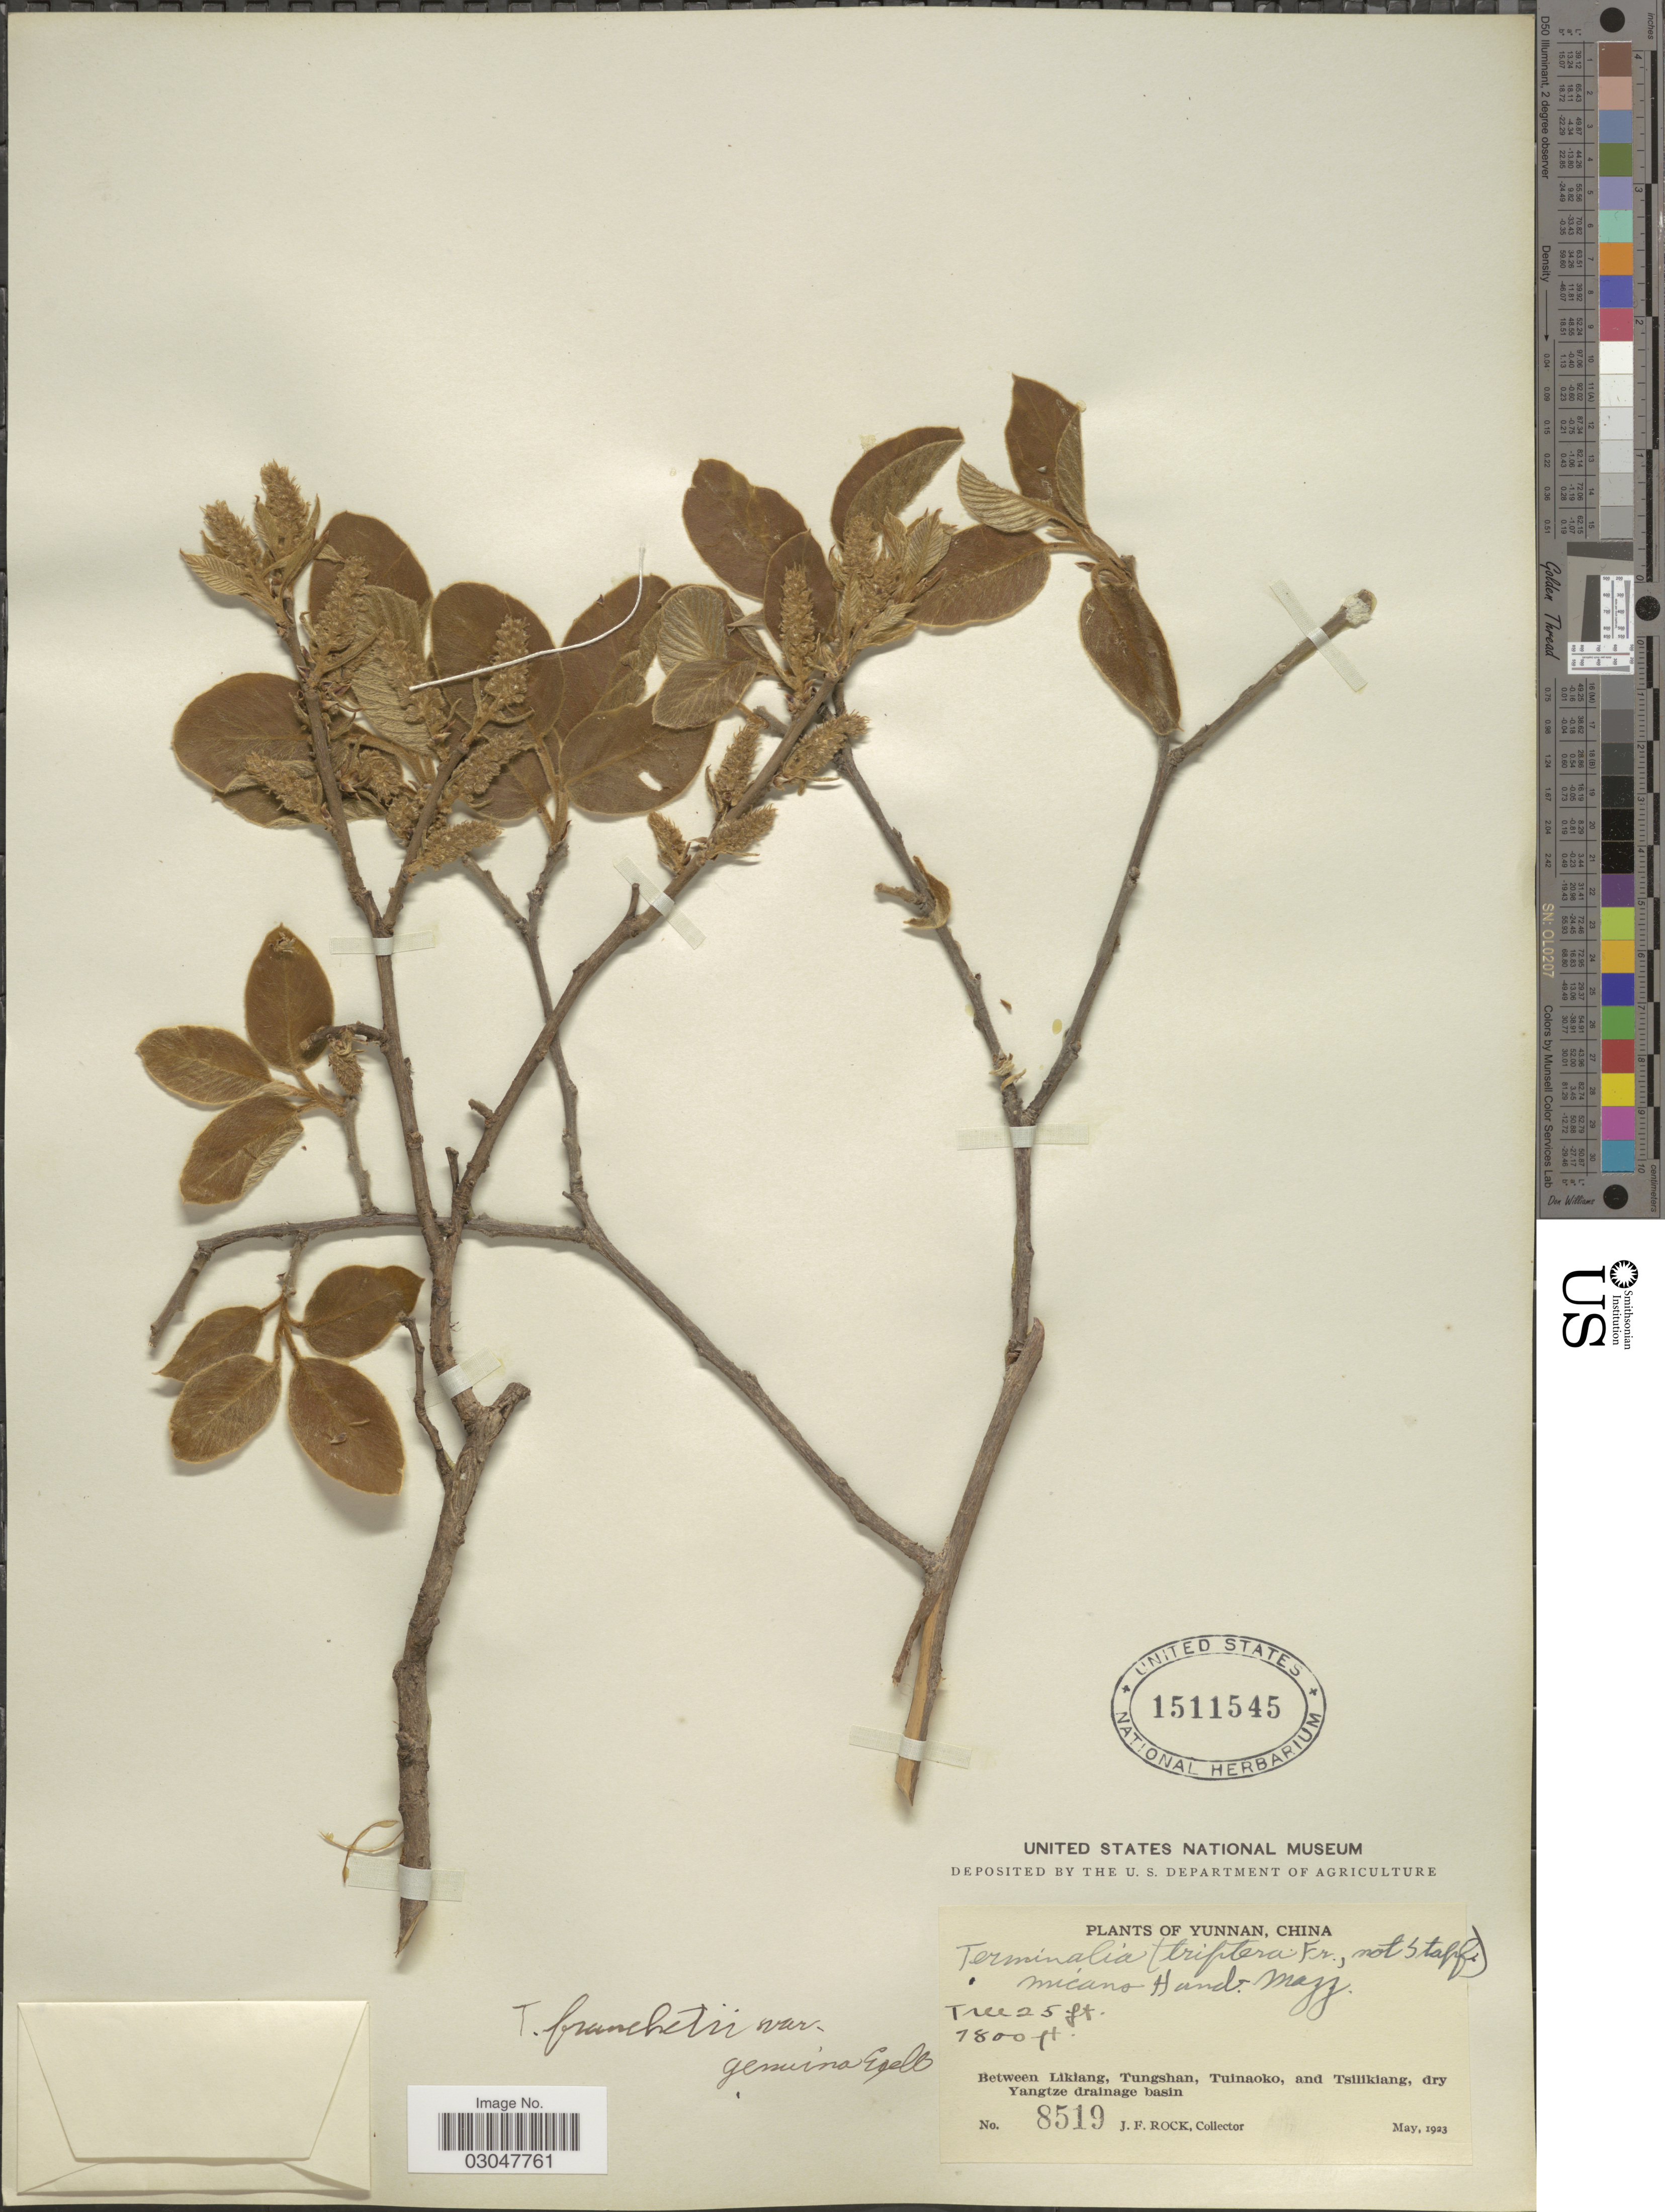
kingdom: Plantae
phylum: Tracheophyta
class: Magnoliopsida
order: Myrtales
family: Combretaceae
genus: Terminalia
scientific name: Terminalia franchetii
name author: Gagnep.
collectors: J. Rock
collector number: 8519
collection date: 1923-05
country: China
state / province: Yunnan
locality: Between Likiang, Tungshan, Tuinaoko, and Tsilikiang, dry Yangtze drainage basin.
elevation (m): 2377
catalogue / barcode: US 1511545